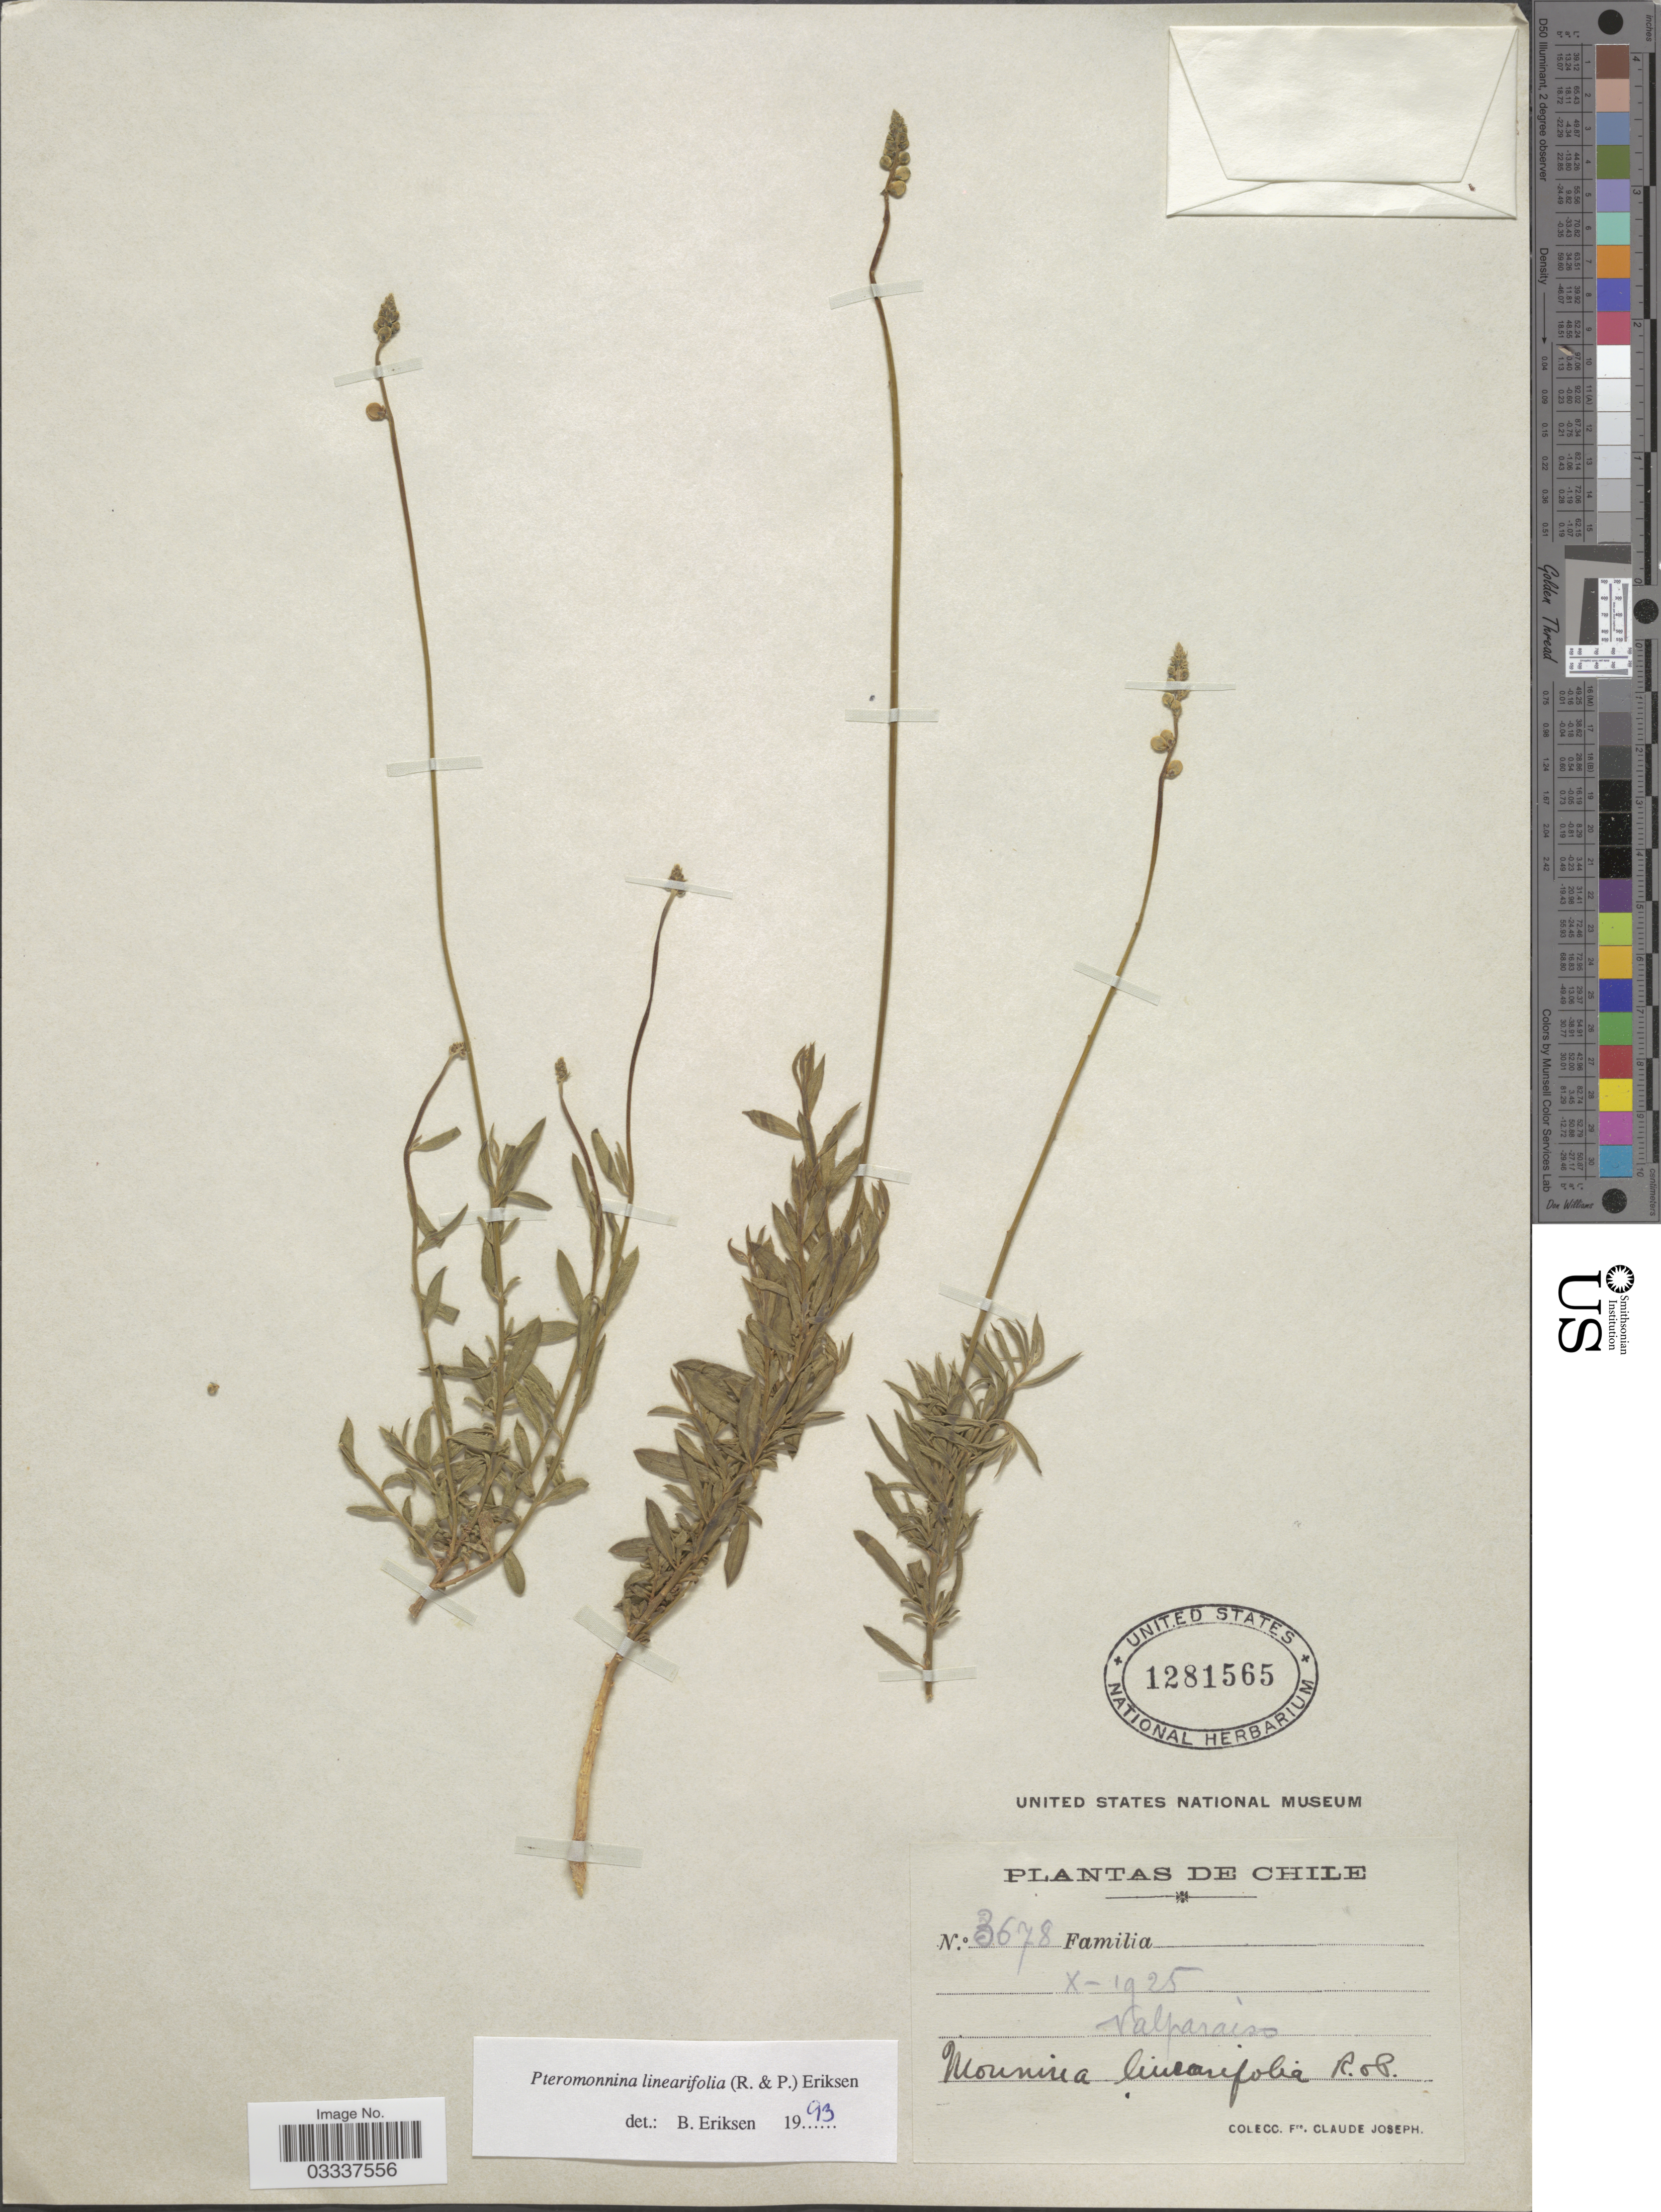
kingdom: Plantae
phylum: Tracheophyta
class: Magnoliopsida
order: Fabales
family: Polygalaceae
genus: Monnina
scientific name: Monnina linearifolia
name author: Ruiz & Pav.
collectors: Bro. Claude-Joseph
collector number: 3678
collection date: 1925-10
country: Chile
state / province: Valparaíso (V)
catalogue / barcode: US 1281565